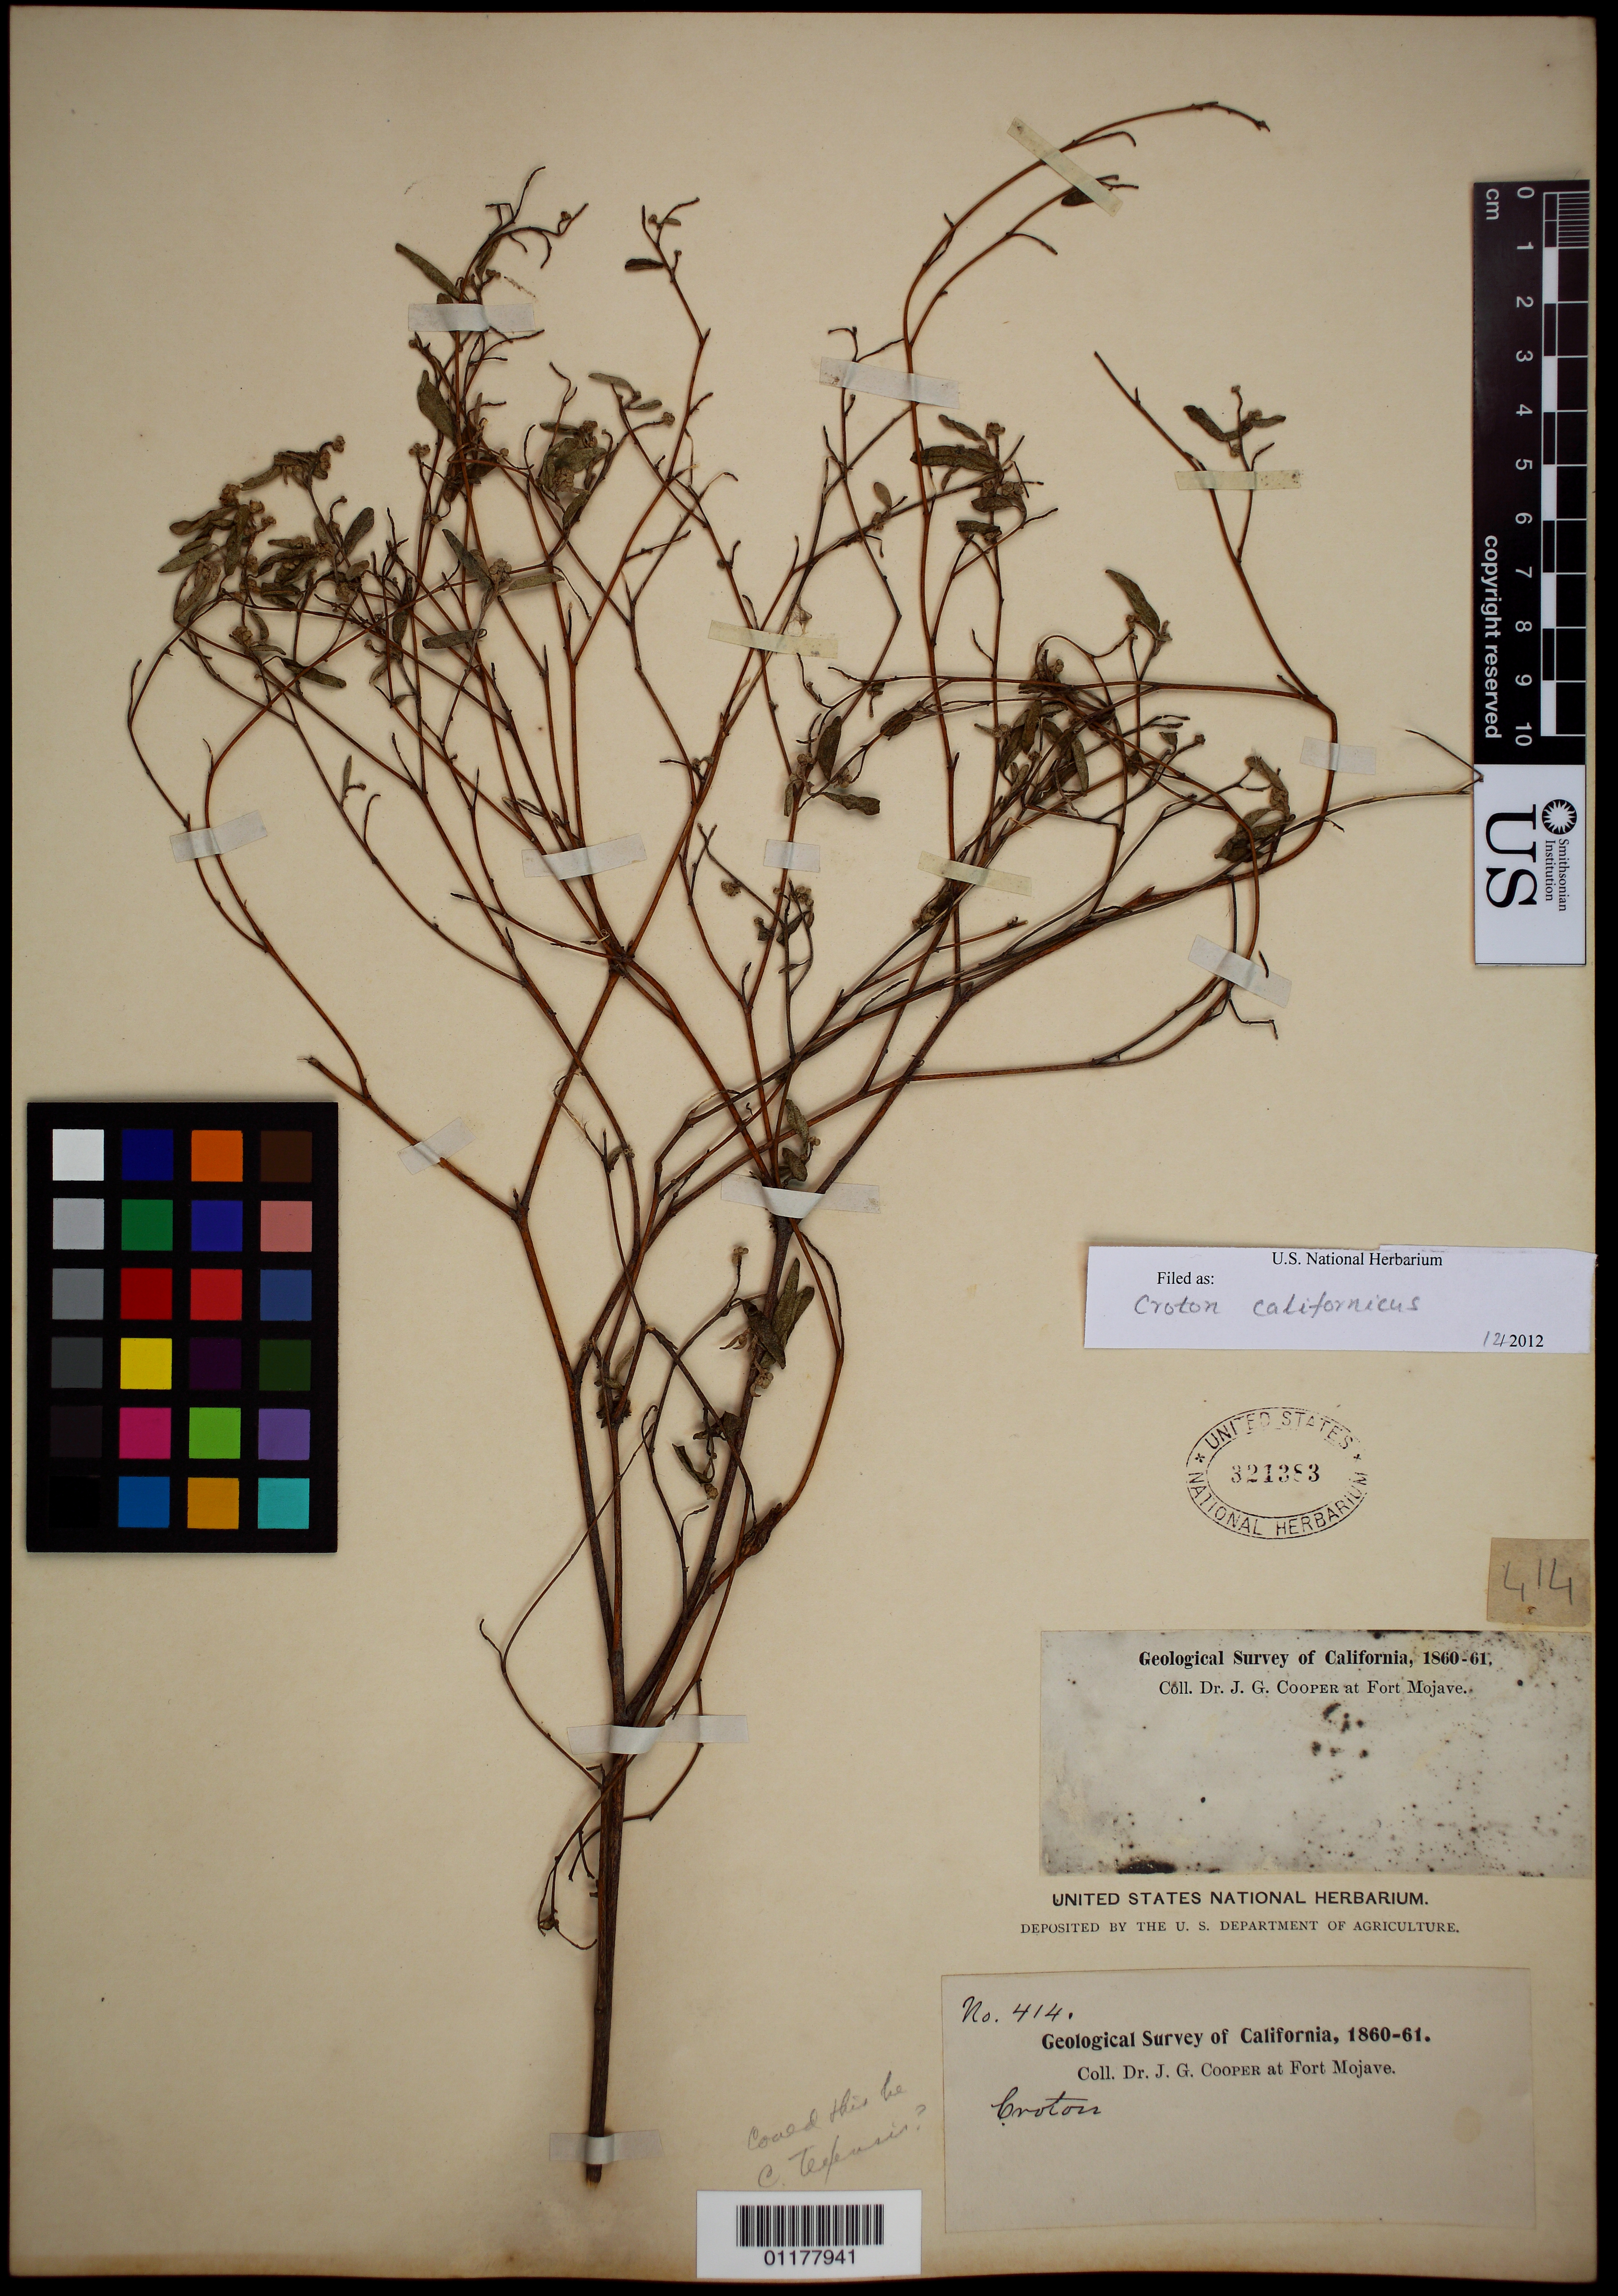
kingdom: Plantae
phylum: Tracheophyta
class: Magnoliopsida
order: Malpighiales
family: Euphorbiaceae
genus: Croton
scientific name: Croton californicus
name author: Müll. Arg.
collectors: J. G. Cooper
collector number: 414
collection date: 1860/1861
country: United States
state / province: California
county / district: San Bernardino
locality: Fort Mojave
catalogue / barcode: US 321383